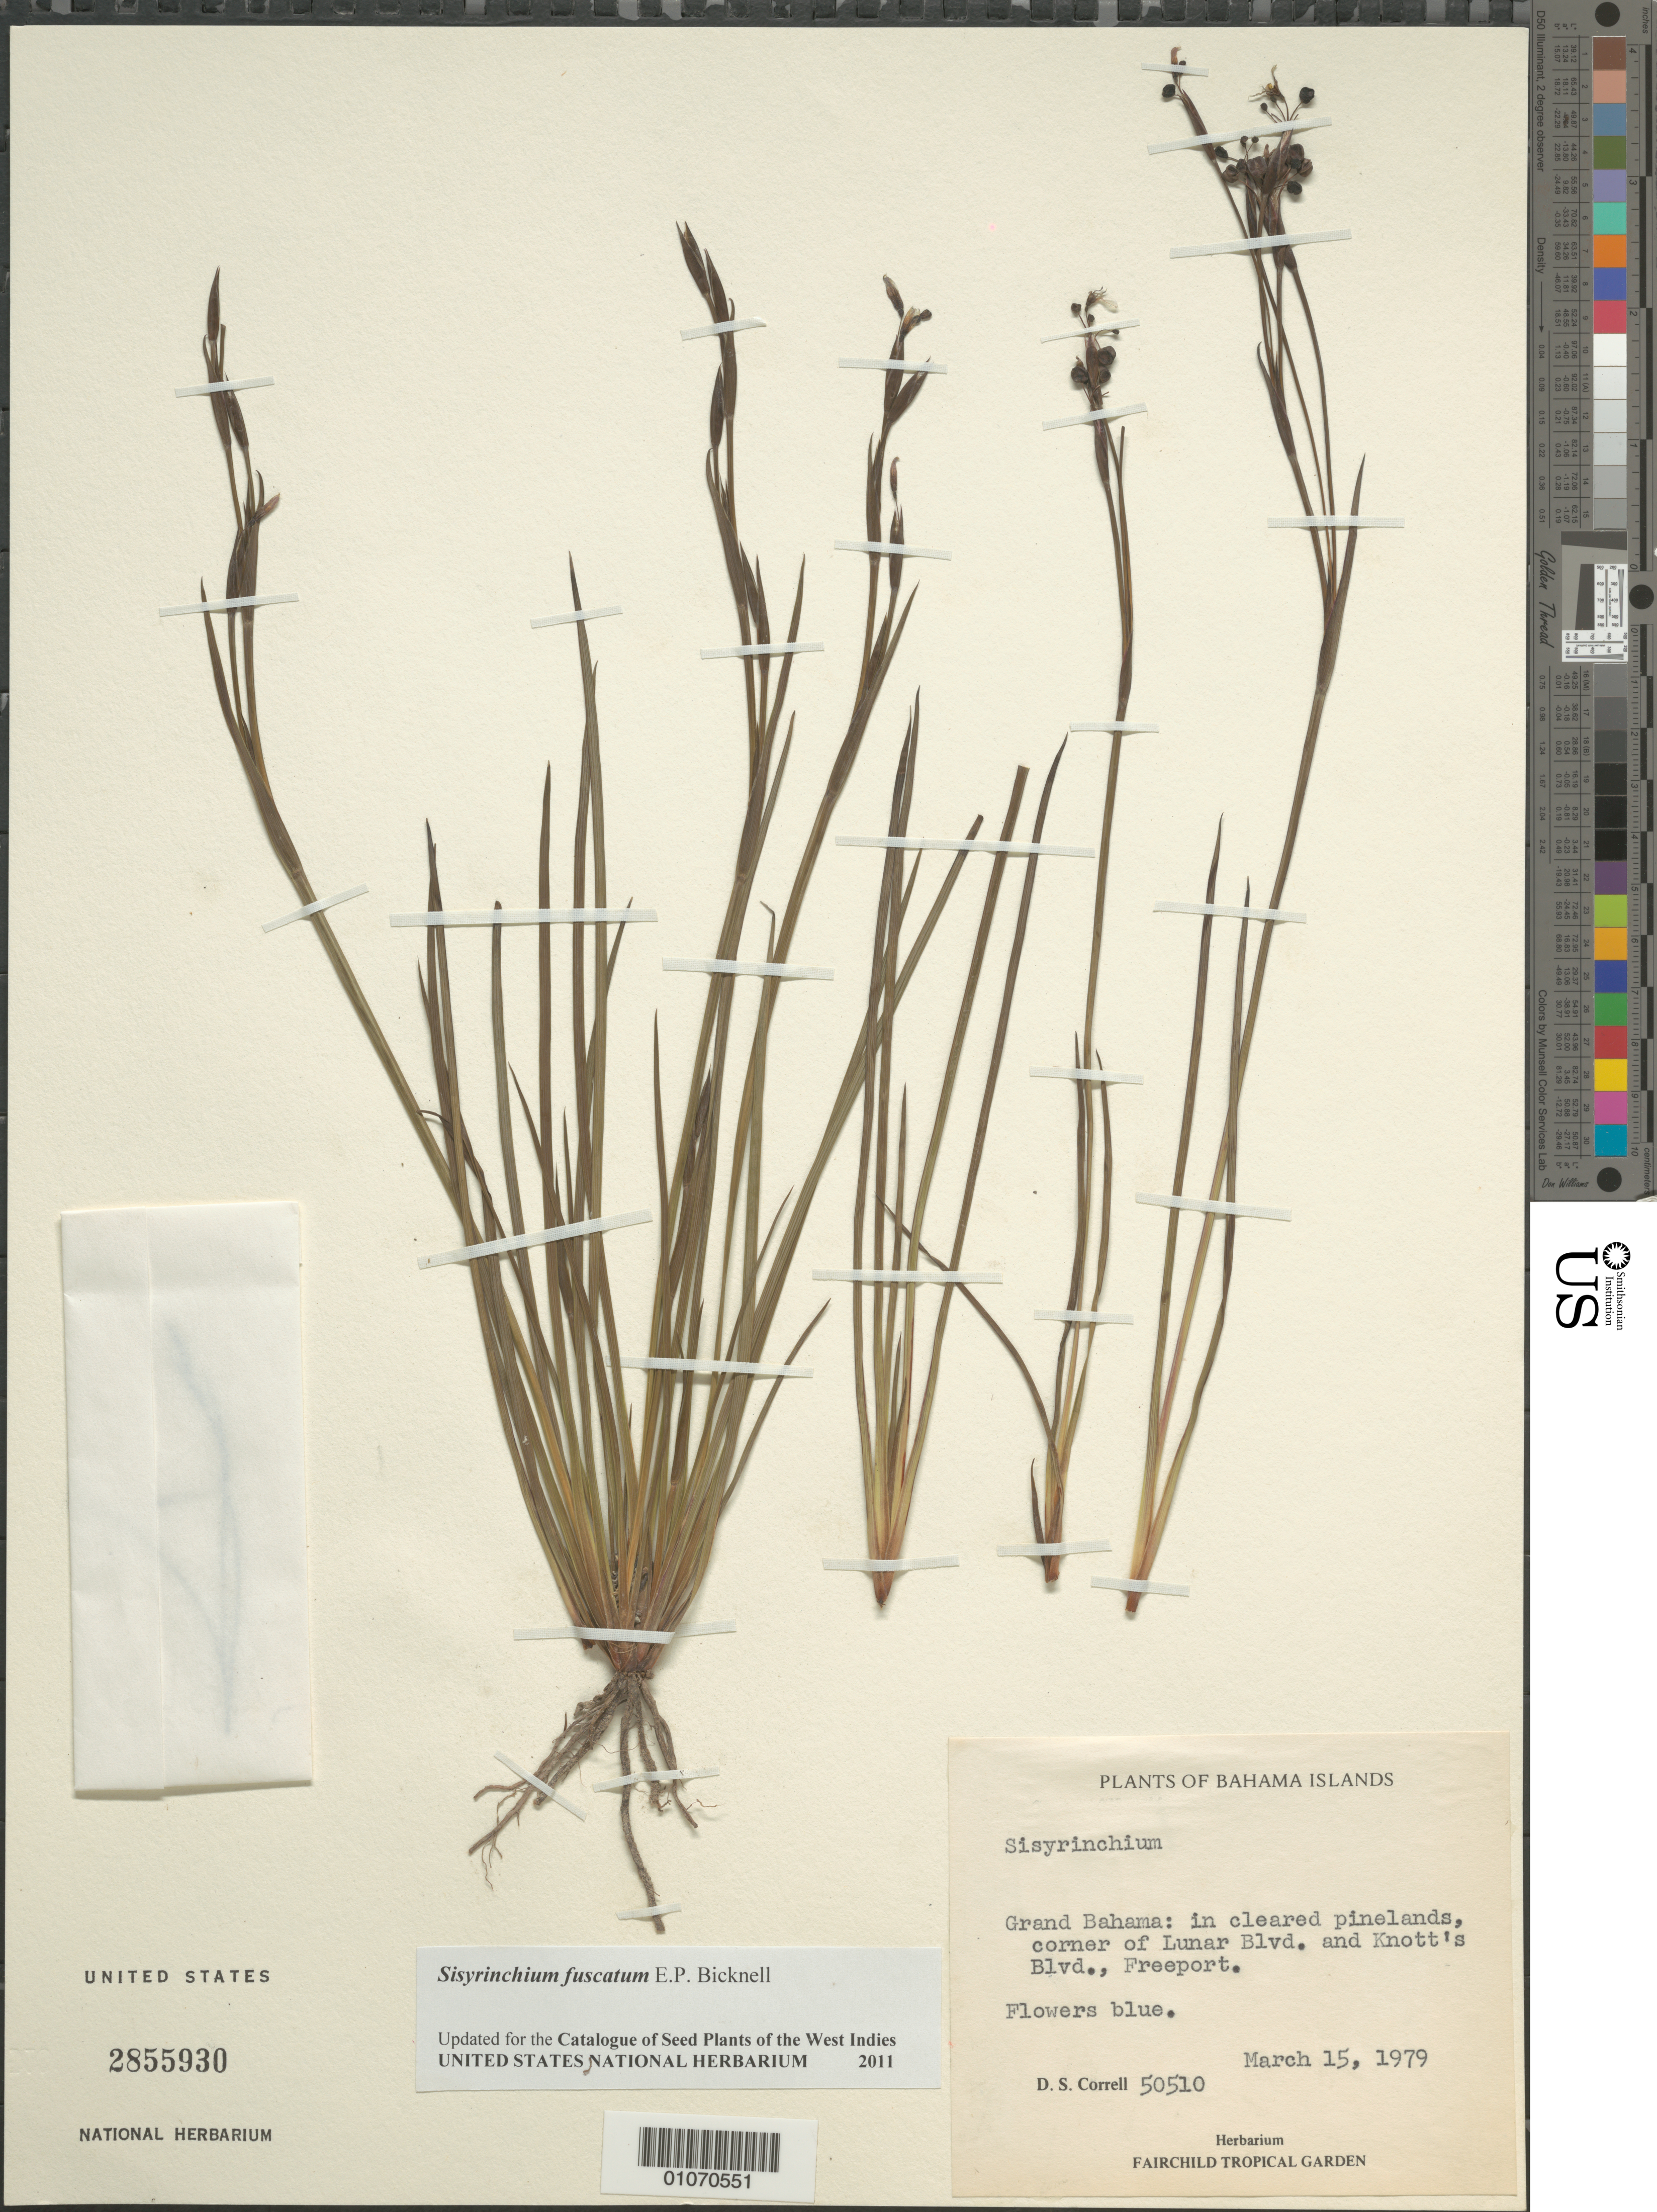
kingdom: Plantae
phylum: Tracheophyta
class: Liliopsida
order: Asparagales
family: Iridaceae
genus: Sisyrinchium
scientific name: Sisyrinchium fuscatum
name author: E.P. Bicknell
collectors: D. S. Correll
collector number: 50510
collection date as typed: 15 Mar 1979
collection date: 1979-03-15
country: Bahamas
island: Grand Bahama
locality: Freeport, corner of Lunar Blvd. and Knott's Blvd.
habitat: In cleared pinelands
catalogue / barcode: US 2855930